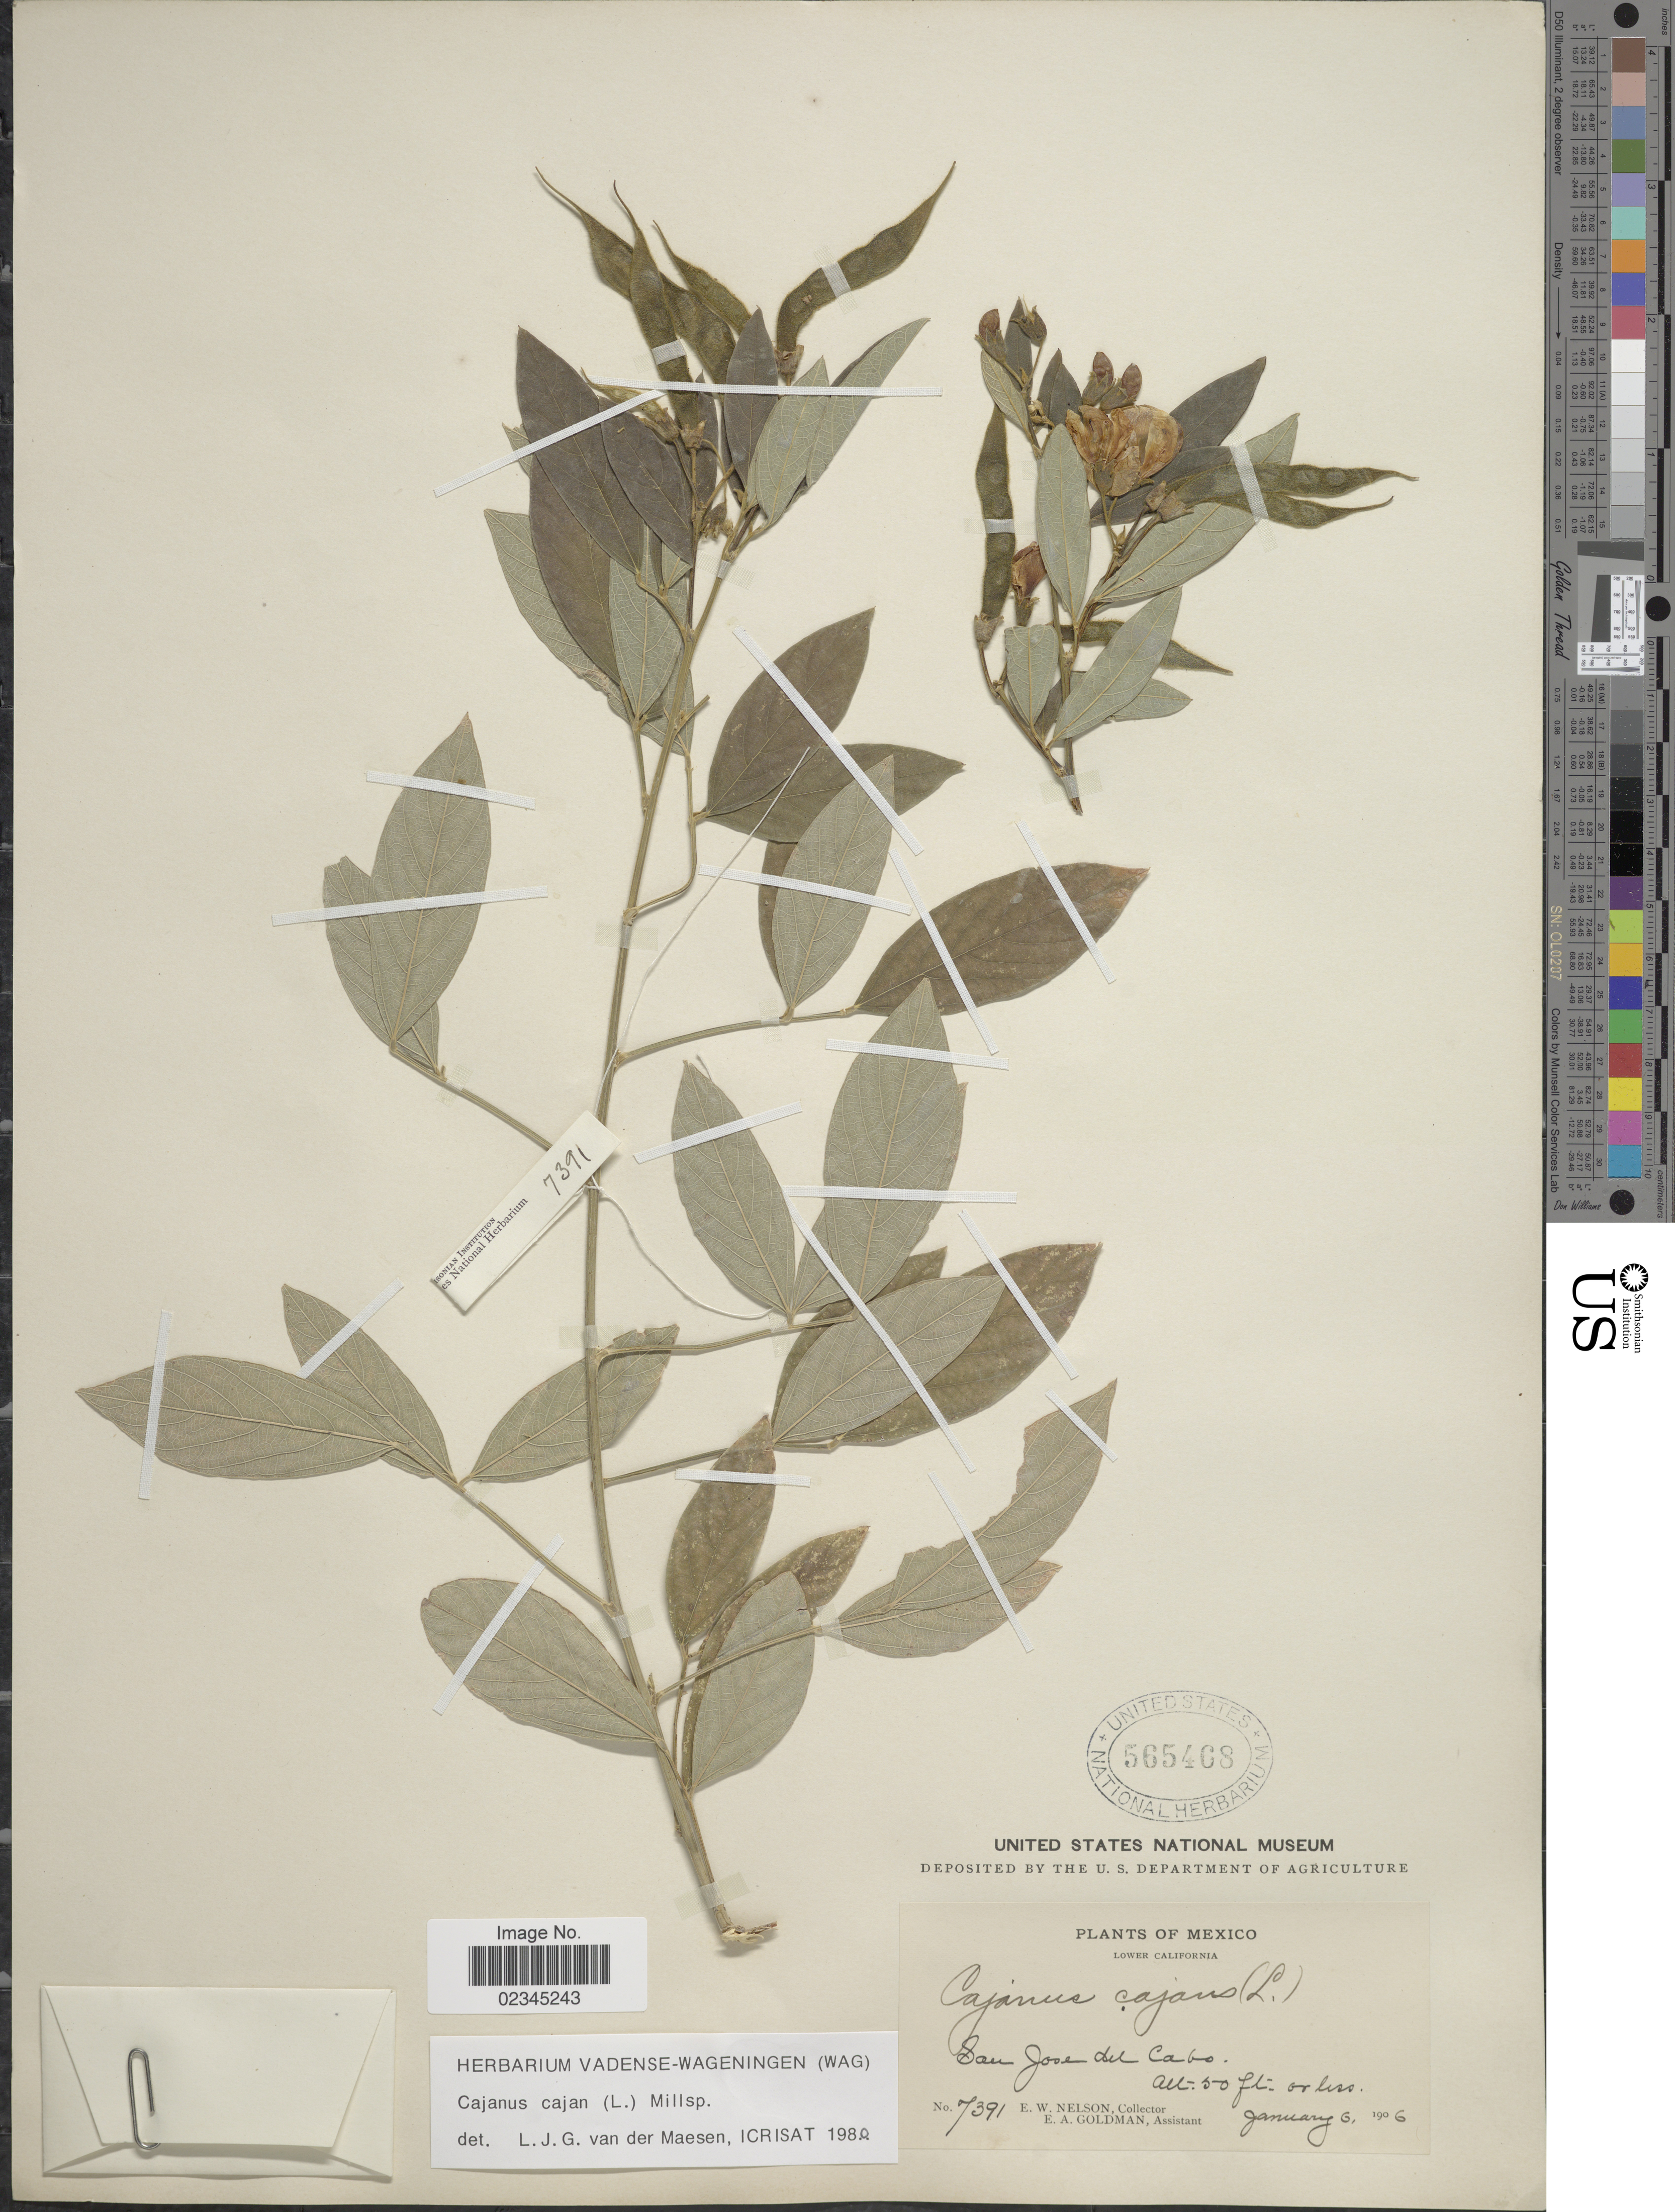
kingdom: Plantae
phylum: Tracheophyta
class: Magnoliopsida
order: Fabales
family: Fabaceae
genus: Cajanus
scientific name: Cajanus cajan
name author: (L.) Huth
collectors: E. W. Nelson & E. A. Goldman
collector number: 7391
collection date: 1906-01-06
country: Mexico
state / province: Baja California Sur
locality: Lower California. San Jose del Cabo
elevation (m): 15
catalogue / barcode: US 565468